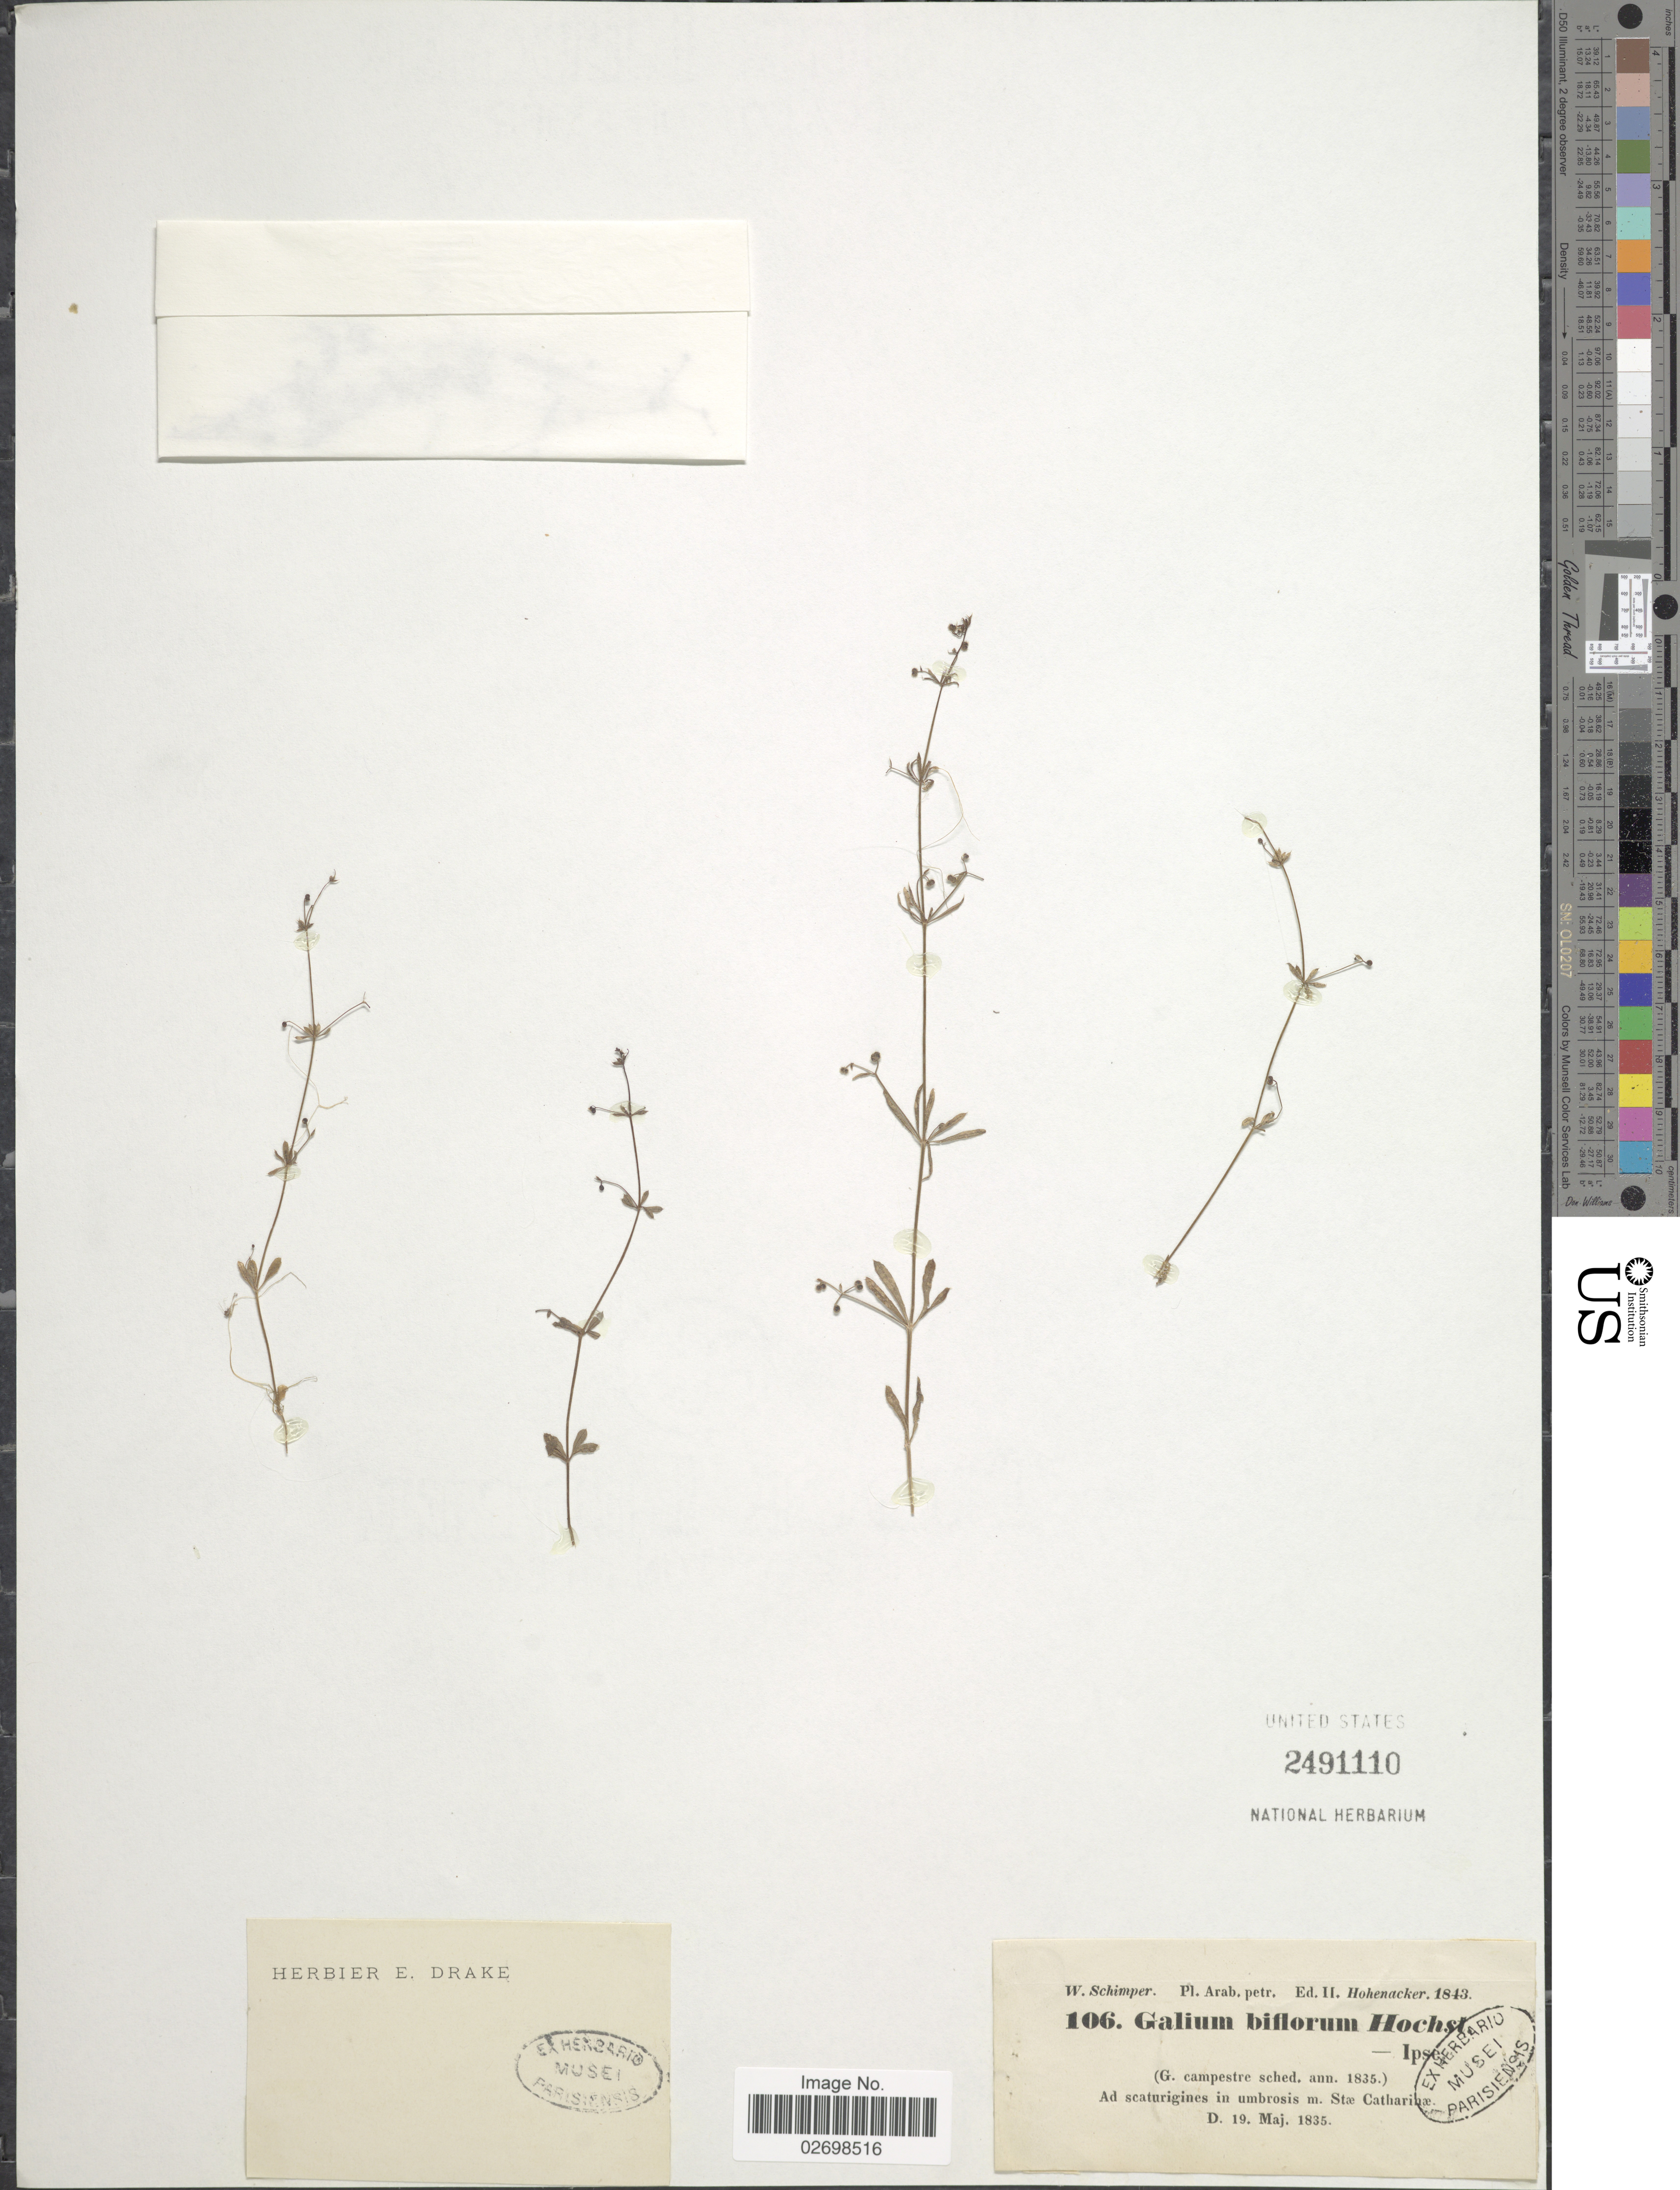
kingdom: Plantae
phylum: Tracheophyta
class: Magnoliopsida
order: Gentianales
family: Rubiaceae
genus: Galium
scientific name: Galium biflorum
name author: Hochst. ex Boiss.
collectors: W. Schimper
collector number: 106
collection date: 1835-05-19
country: Egypt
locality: Ad scaturigines in umbrosis m. Stae Catharinae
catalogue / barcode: US 2491110